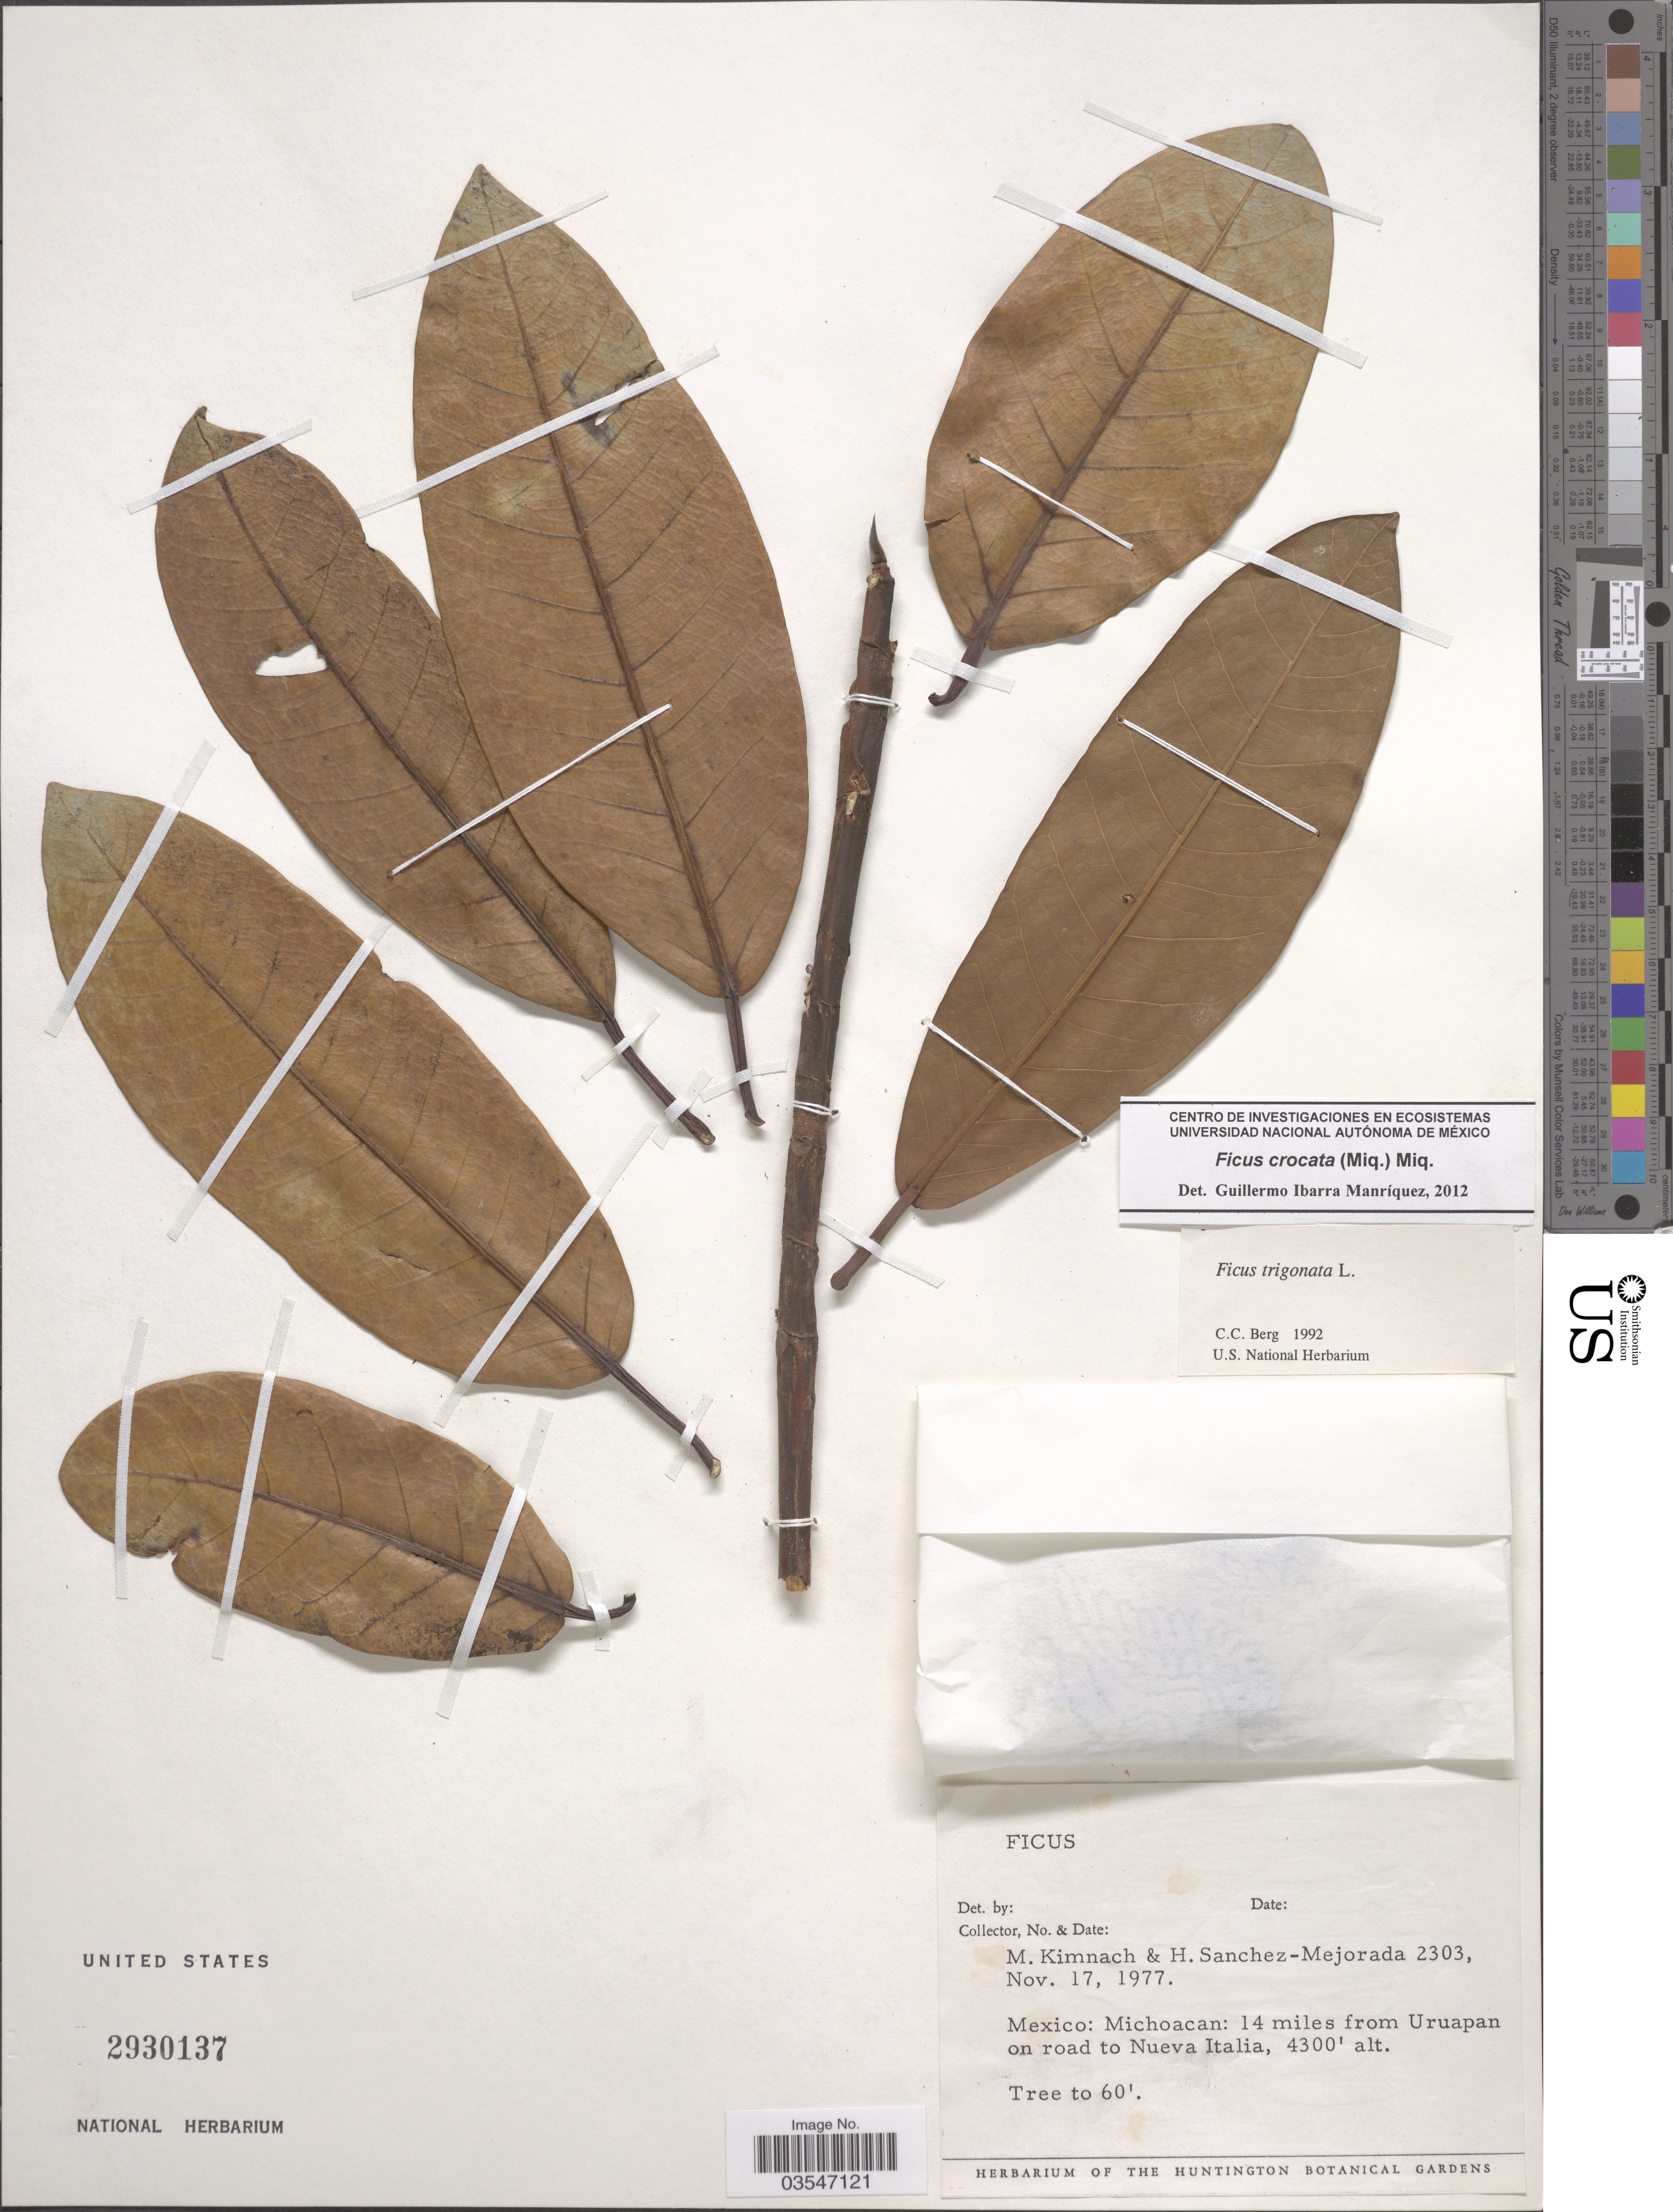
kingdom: Plantae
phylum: Tracheophyta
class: Magnoliopsida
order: Rosales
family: Moraceae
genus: Ficus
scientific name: Ficus crocata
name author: (Miq.) Miq.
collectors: M. W. Kimnach & H. Sánchez-Mejorada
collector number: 2303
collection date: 1977-11-17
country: Mexico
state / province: Michoacán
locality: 14 miles from Uruapan on road to Nueva Italia.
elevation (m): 1311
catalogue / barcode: US 2930137